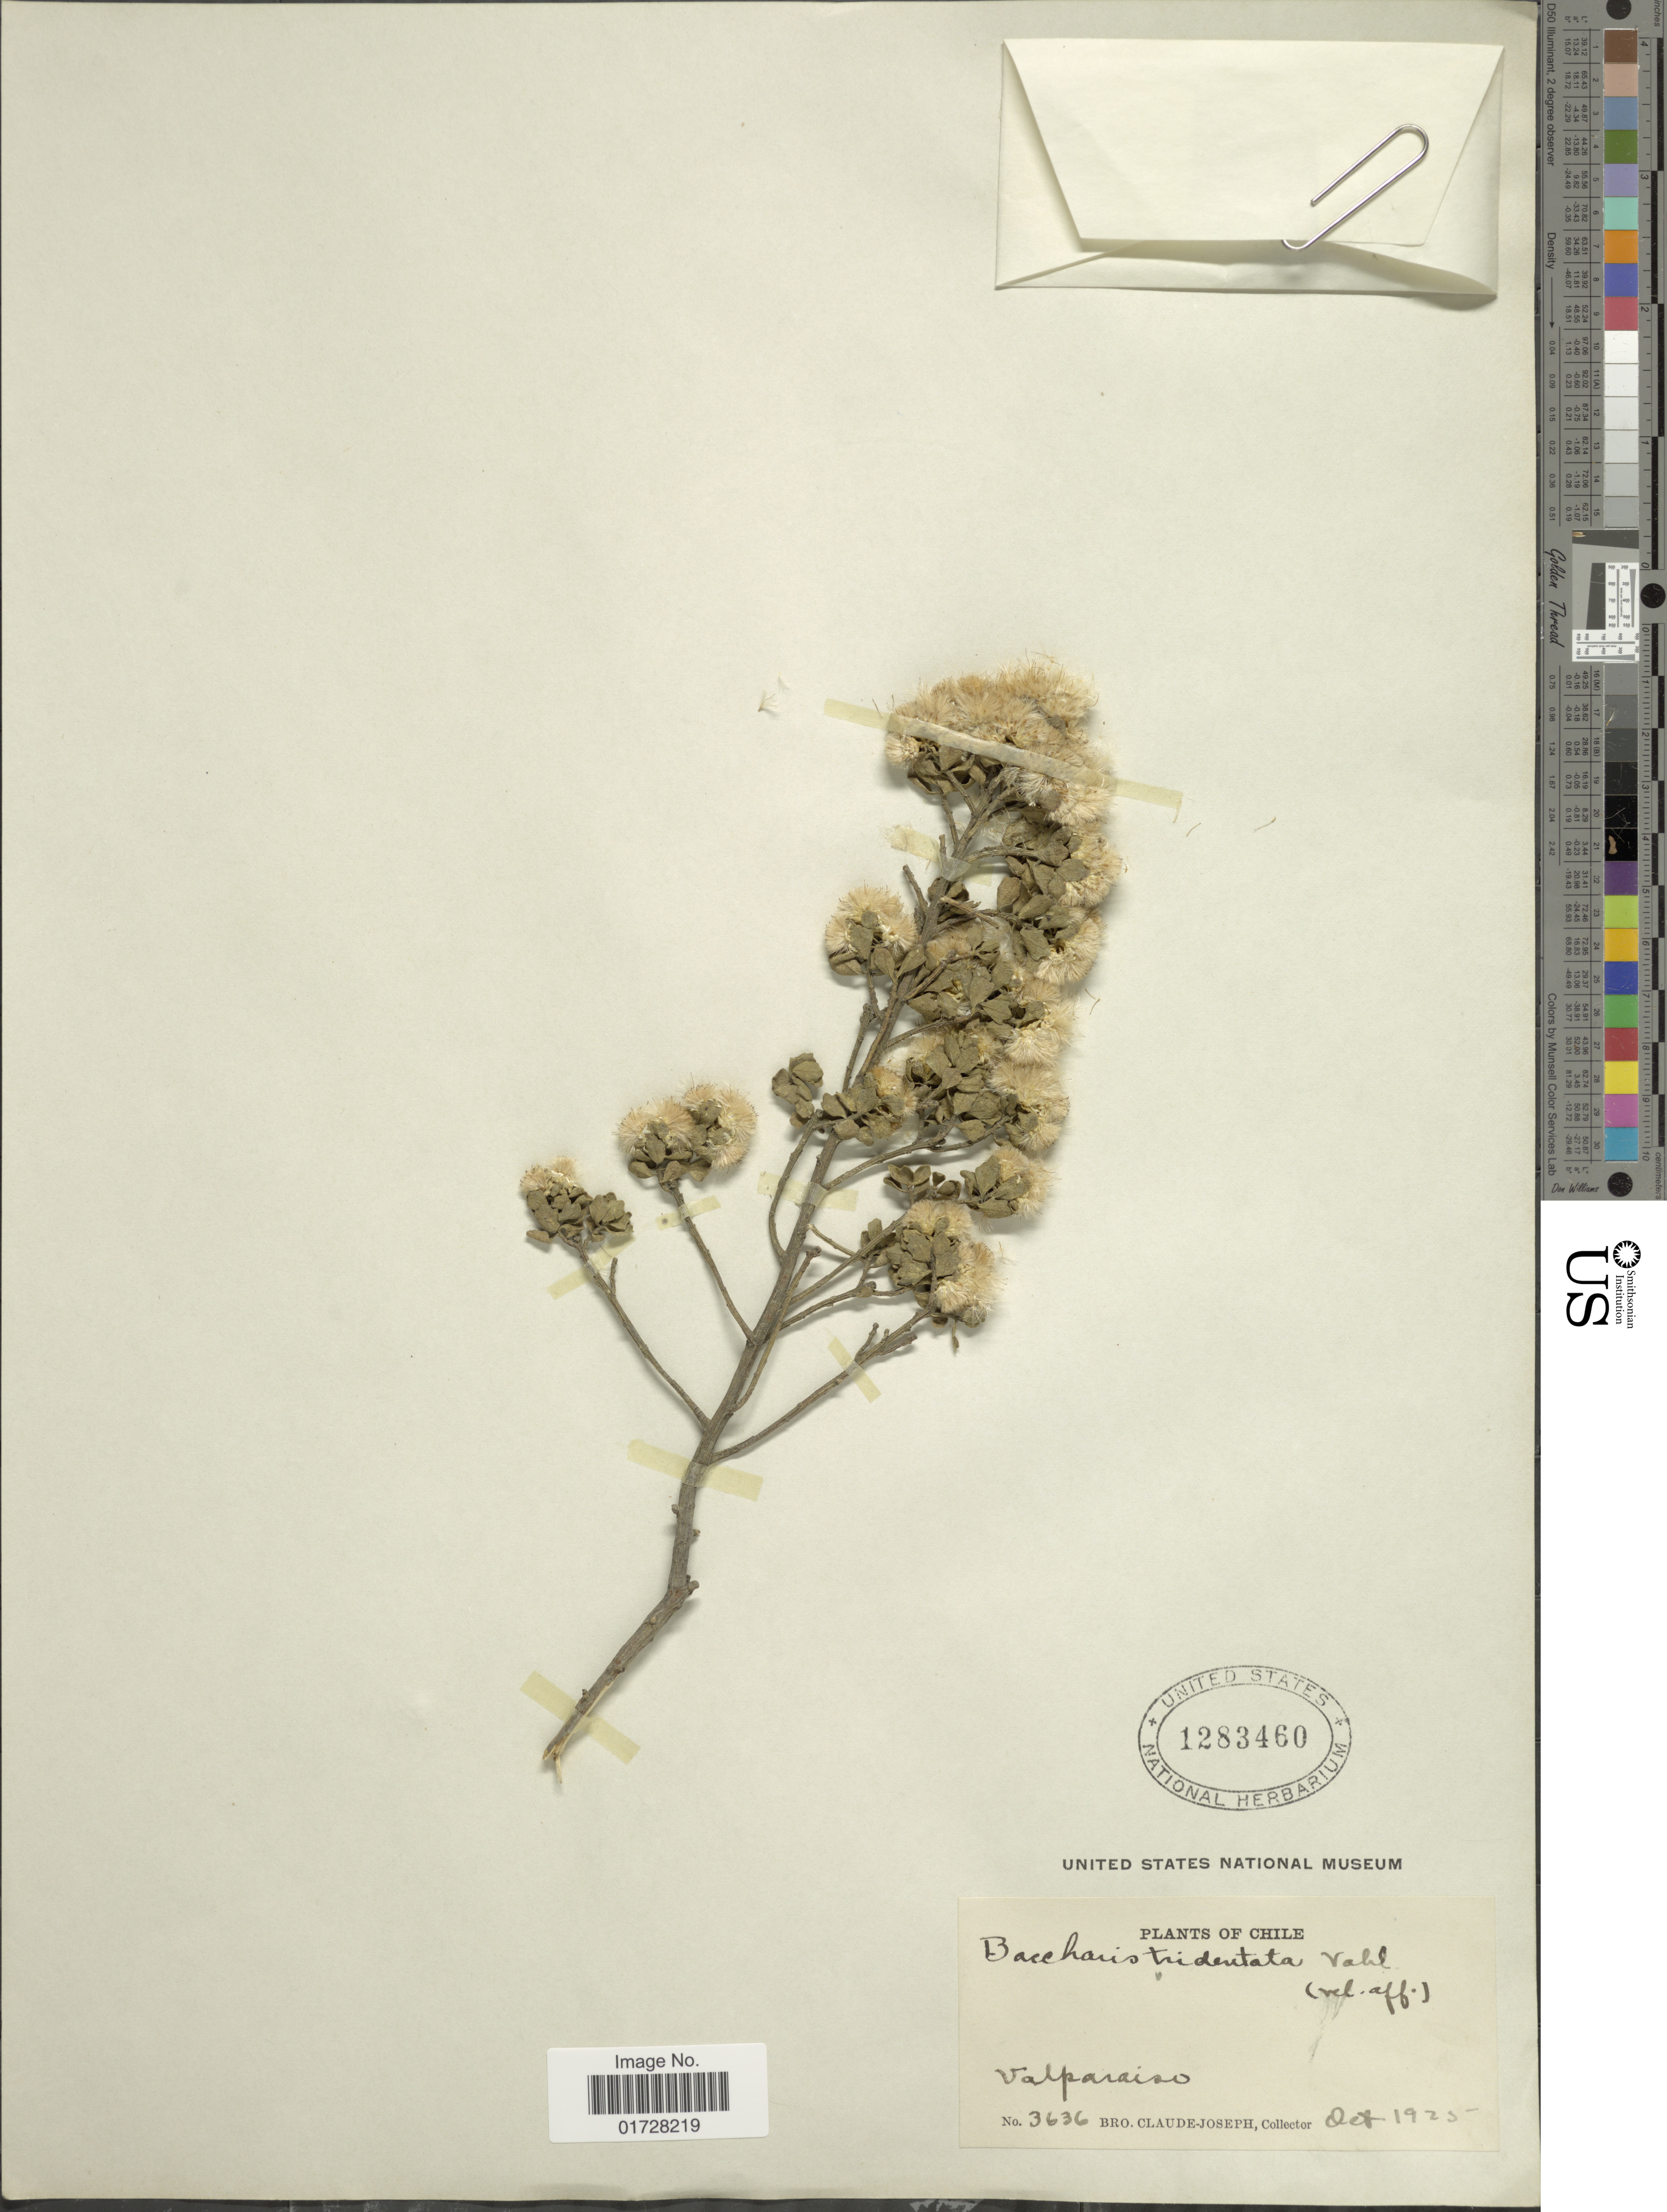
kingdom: Plantae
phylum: Tracheophyta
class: Magnoliopsida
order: Asterales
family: Asteraceae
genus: Baccharis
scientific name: Baccharis patagonica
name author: Hook. & Arn.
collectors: Bro. Claude-Joseph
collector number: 3636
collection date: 1925-10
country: Chile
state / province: Valparaíso (V)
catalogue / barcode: US 1283460